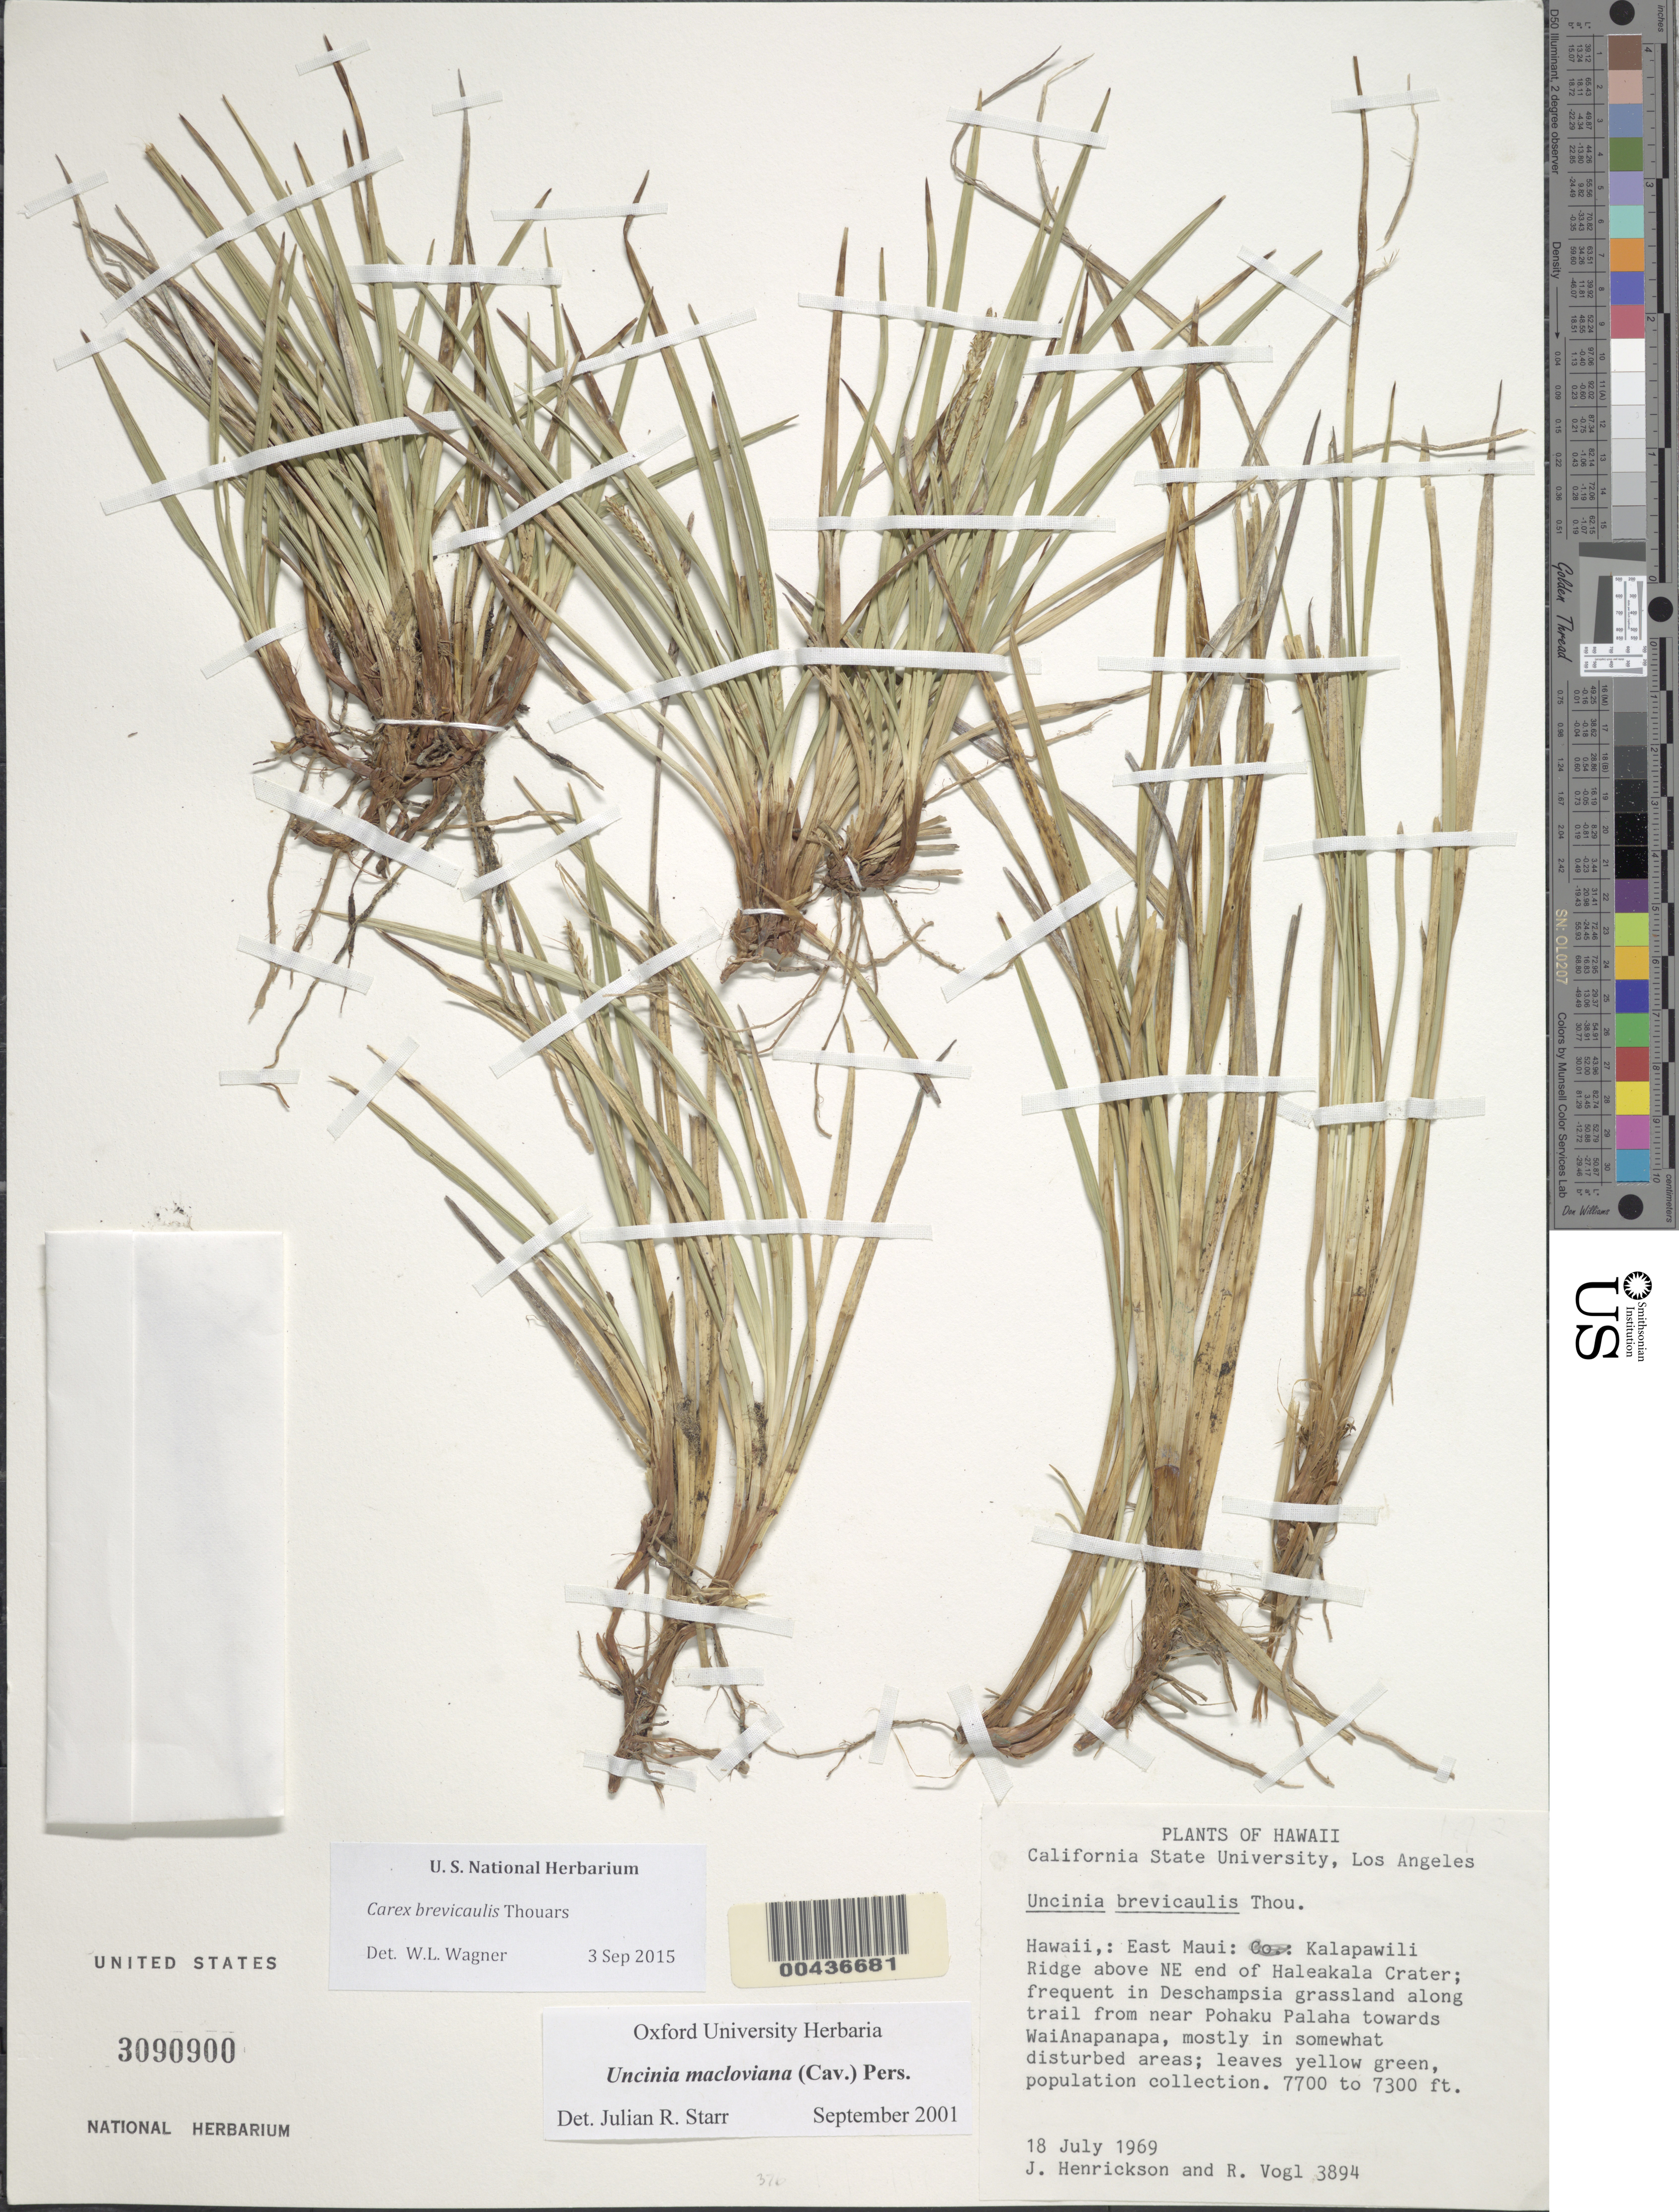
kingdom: Plantae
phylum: Tracheophyta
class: Liliopsida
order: Poales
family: Cyperaceae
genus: Carex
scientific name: Carex brevicaulis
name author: Thouars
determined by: Wagner, W. L., (BOT), Smithsonian Institution - National Museum of Natural History (UNITED STATES)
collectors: J. S. Henrickson & R. Vogl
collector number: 3894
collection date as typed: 18 Jul 1969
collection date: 1969-07-18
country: United States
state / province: Hawaii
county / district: Maui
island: Maui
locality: East Maui: Kalapawili Ridge above NE end of Haleakala Crater, along trail from near Pohaku Palaha towards WaiAnapanapa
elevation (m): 2347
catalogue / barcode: US 3090900